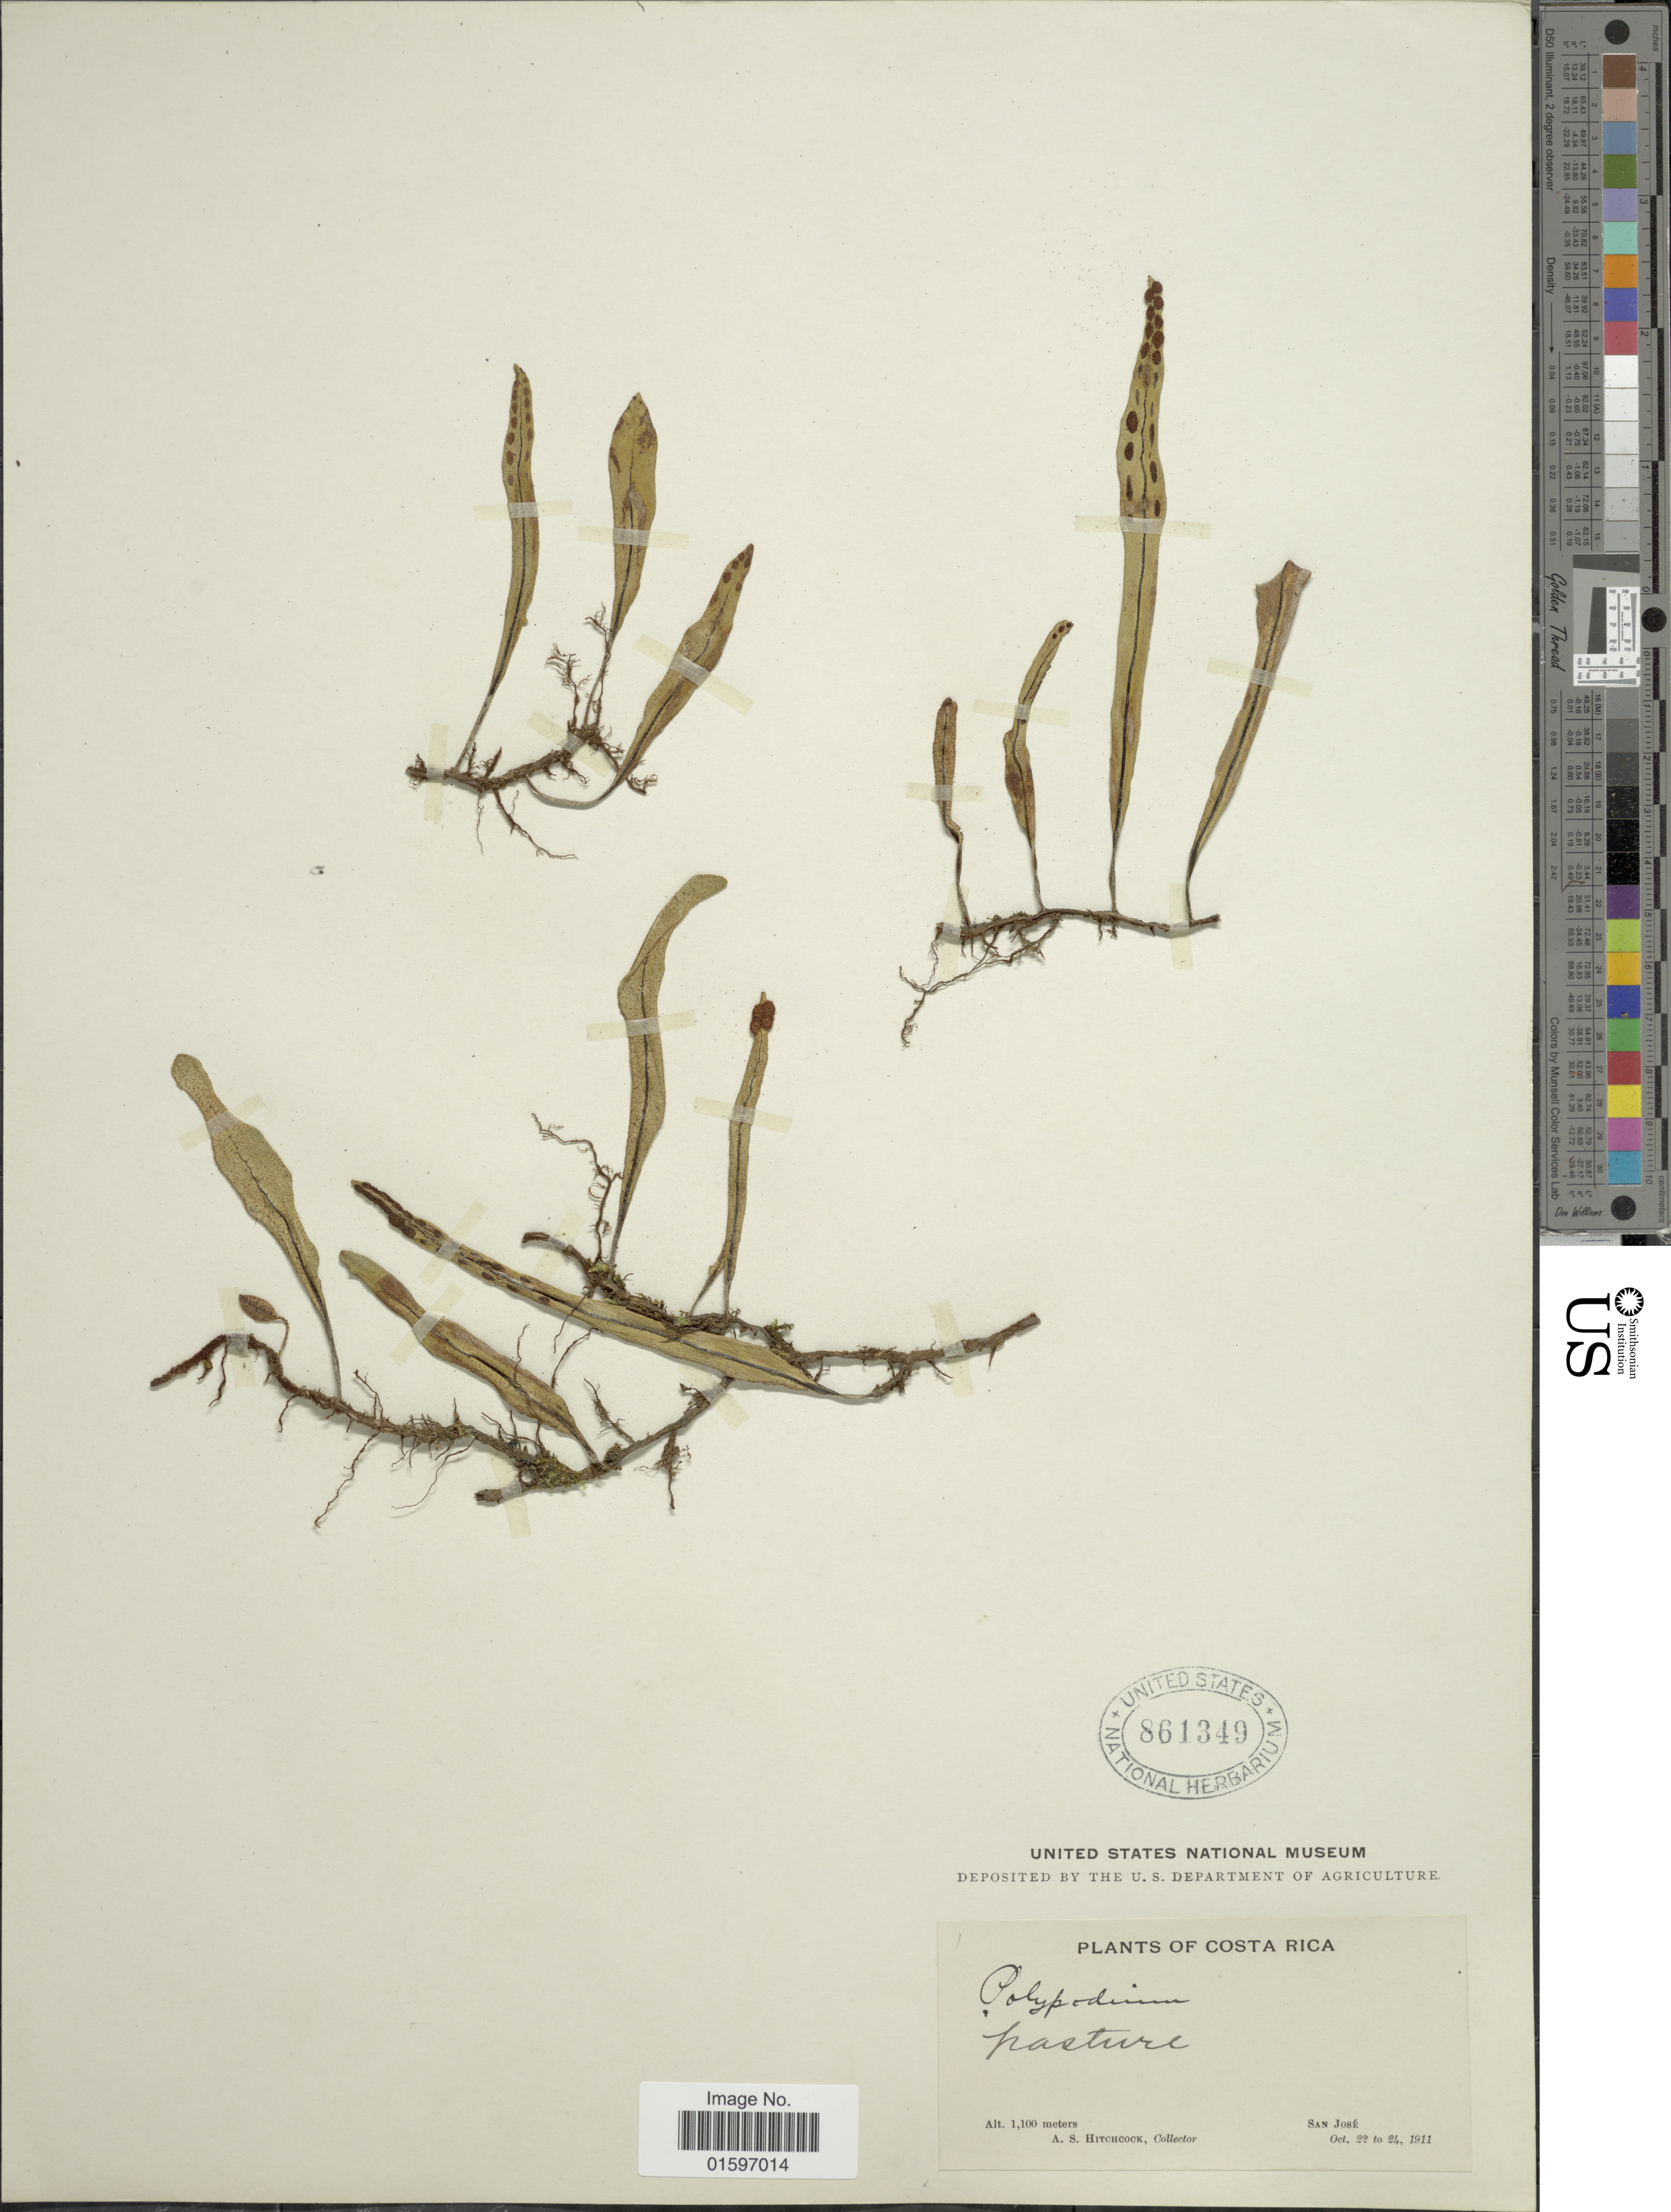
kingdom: Plantae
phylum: Tracheophyta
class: Polypodiopsida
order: Polypodiales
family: Polypodiaceae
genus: Pleopeltis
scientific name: Pleopeltis astrolepis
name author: (Liebm.) E. Fourn.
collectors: A. S. Hitchcock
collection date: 1911-10-22/1911-10-24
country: Costa Rica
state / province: San José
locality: San José.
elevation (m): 1100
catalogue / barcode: US 861349